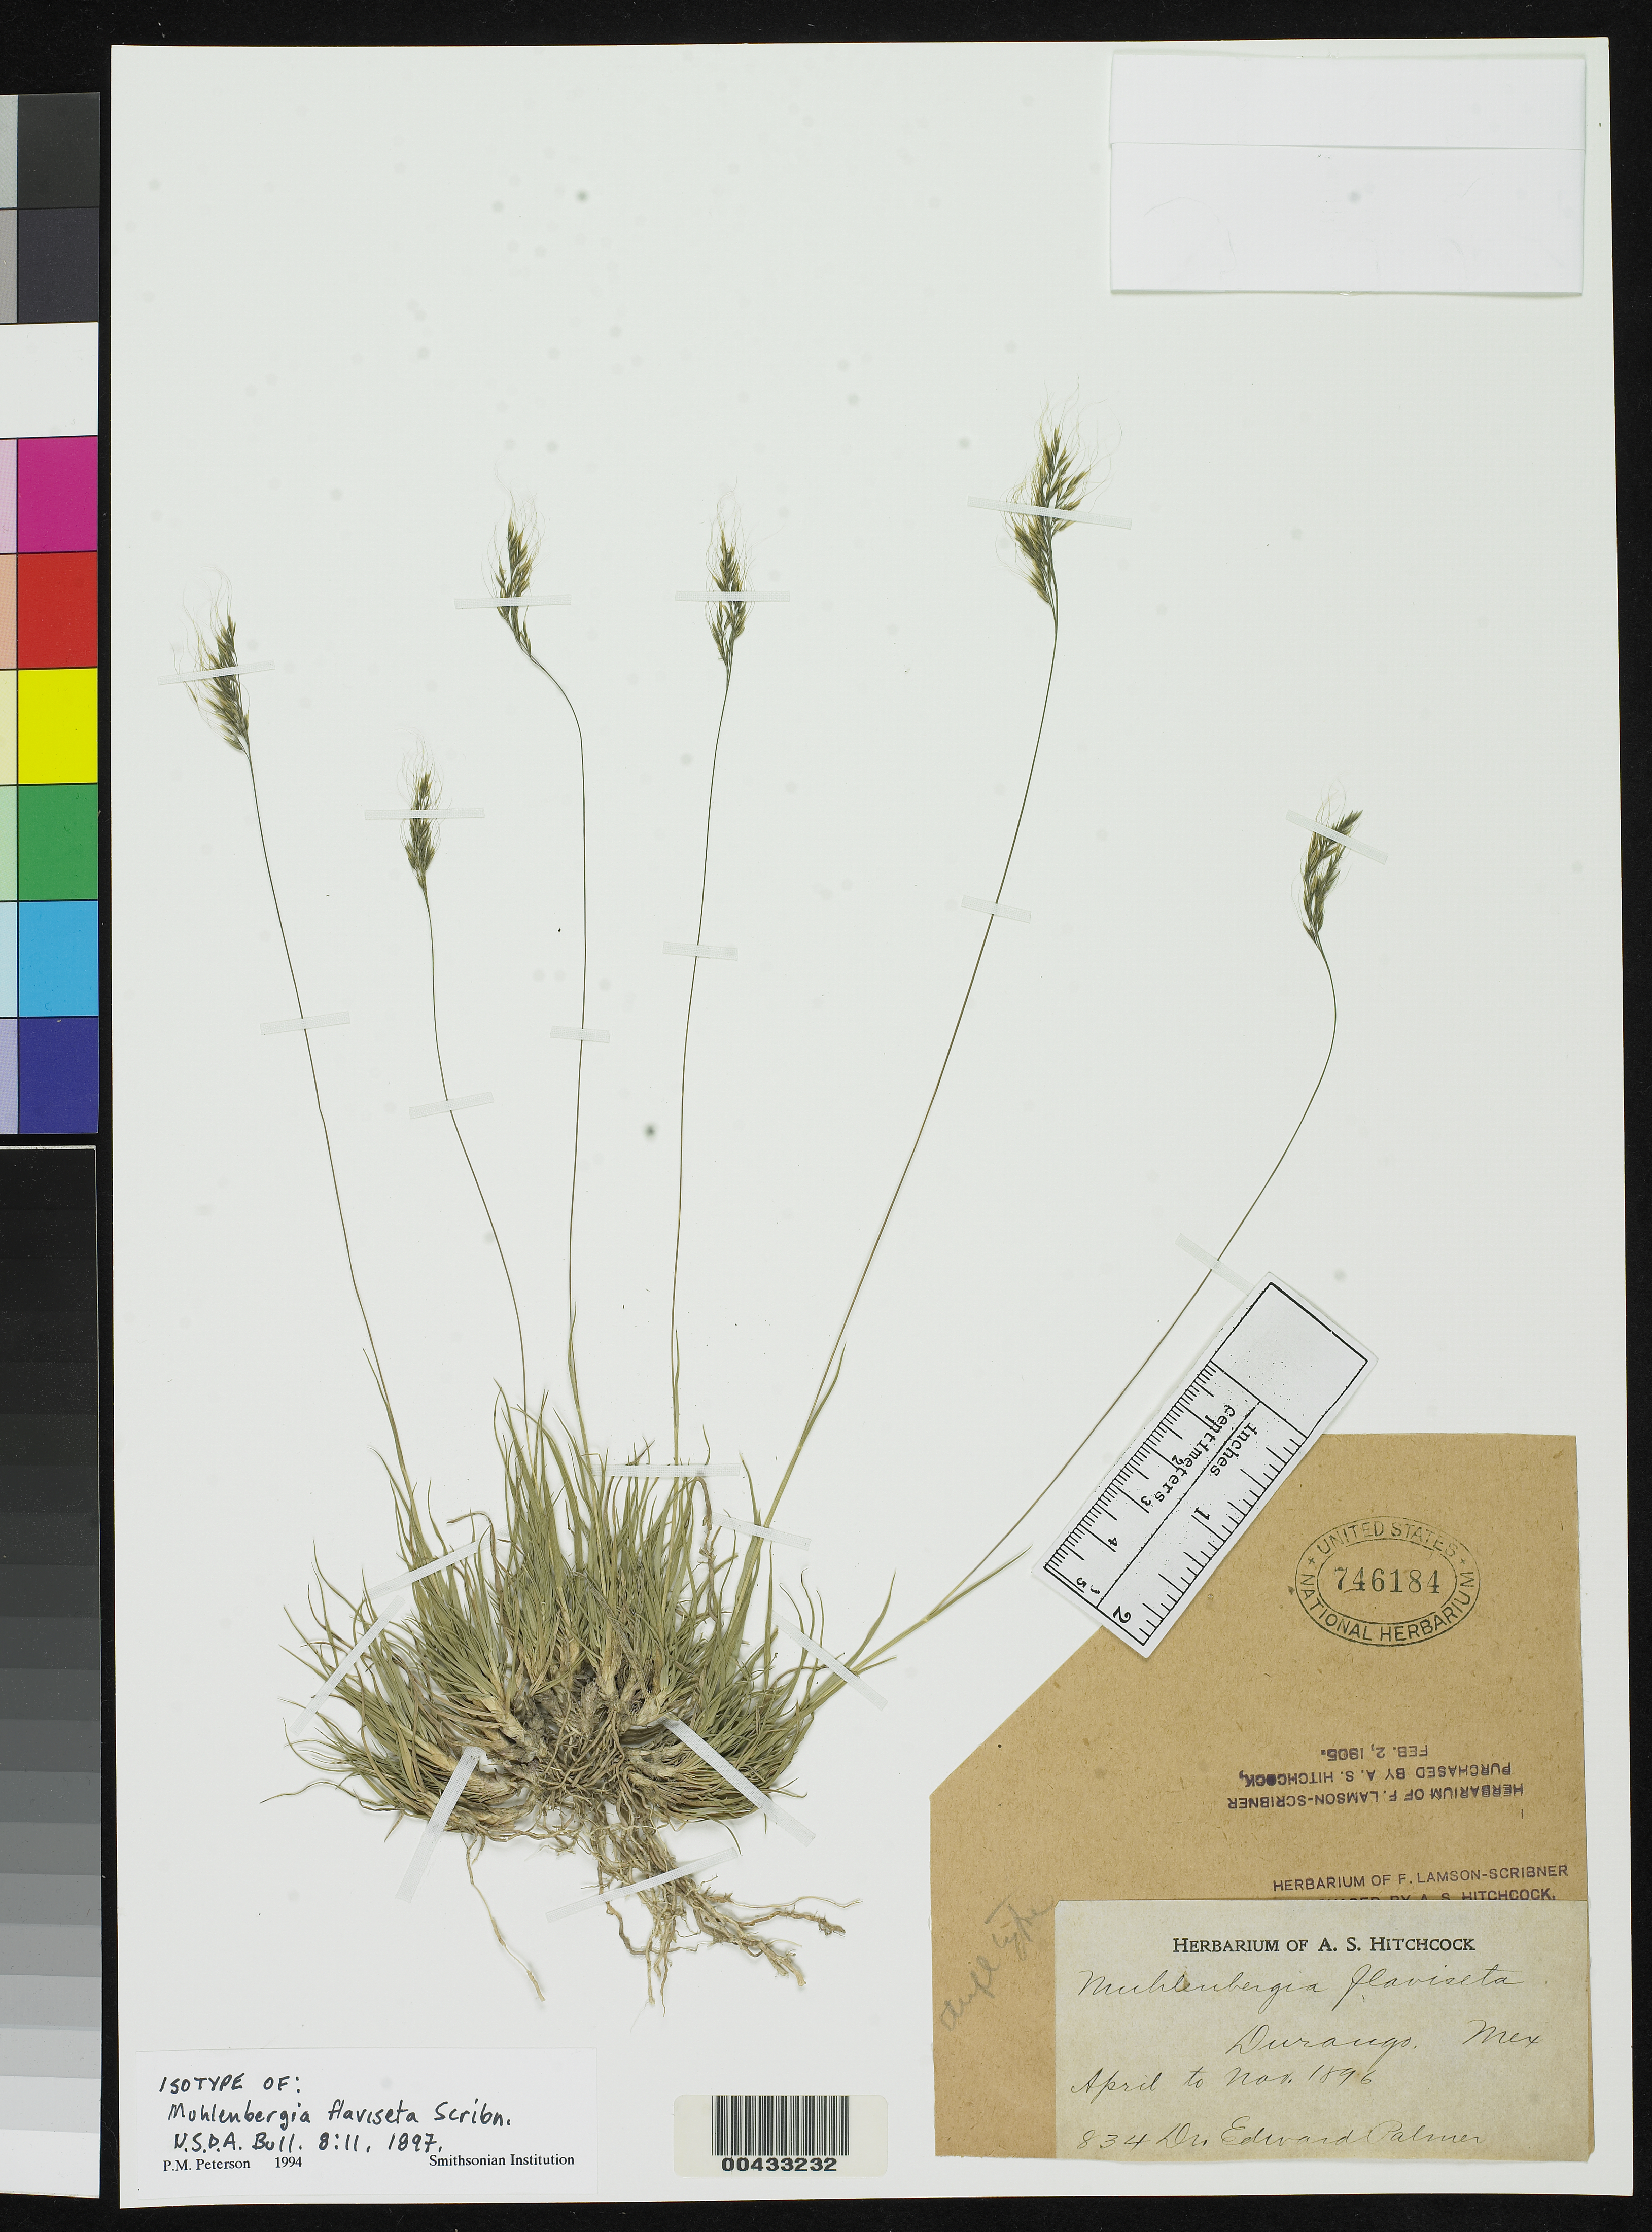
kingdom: Plantae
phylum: Tracheophyta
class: Liliopsida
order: Poales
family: Poaceae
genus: Muhlenbergia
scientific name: Muhlenbergia flaviseta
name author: Scribn.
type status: Isotype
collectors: E. Palmer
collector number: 834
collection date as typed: Apr 1896 to -- Nov 1896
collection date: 1896-04/1896-11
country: Mexico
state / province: Durango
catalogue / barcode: US 746184